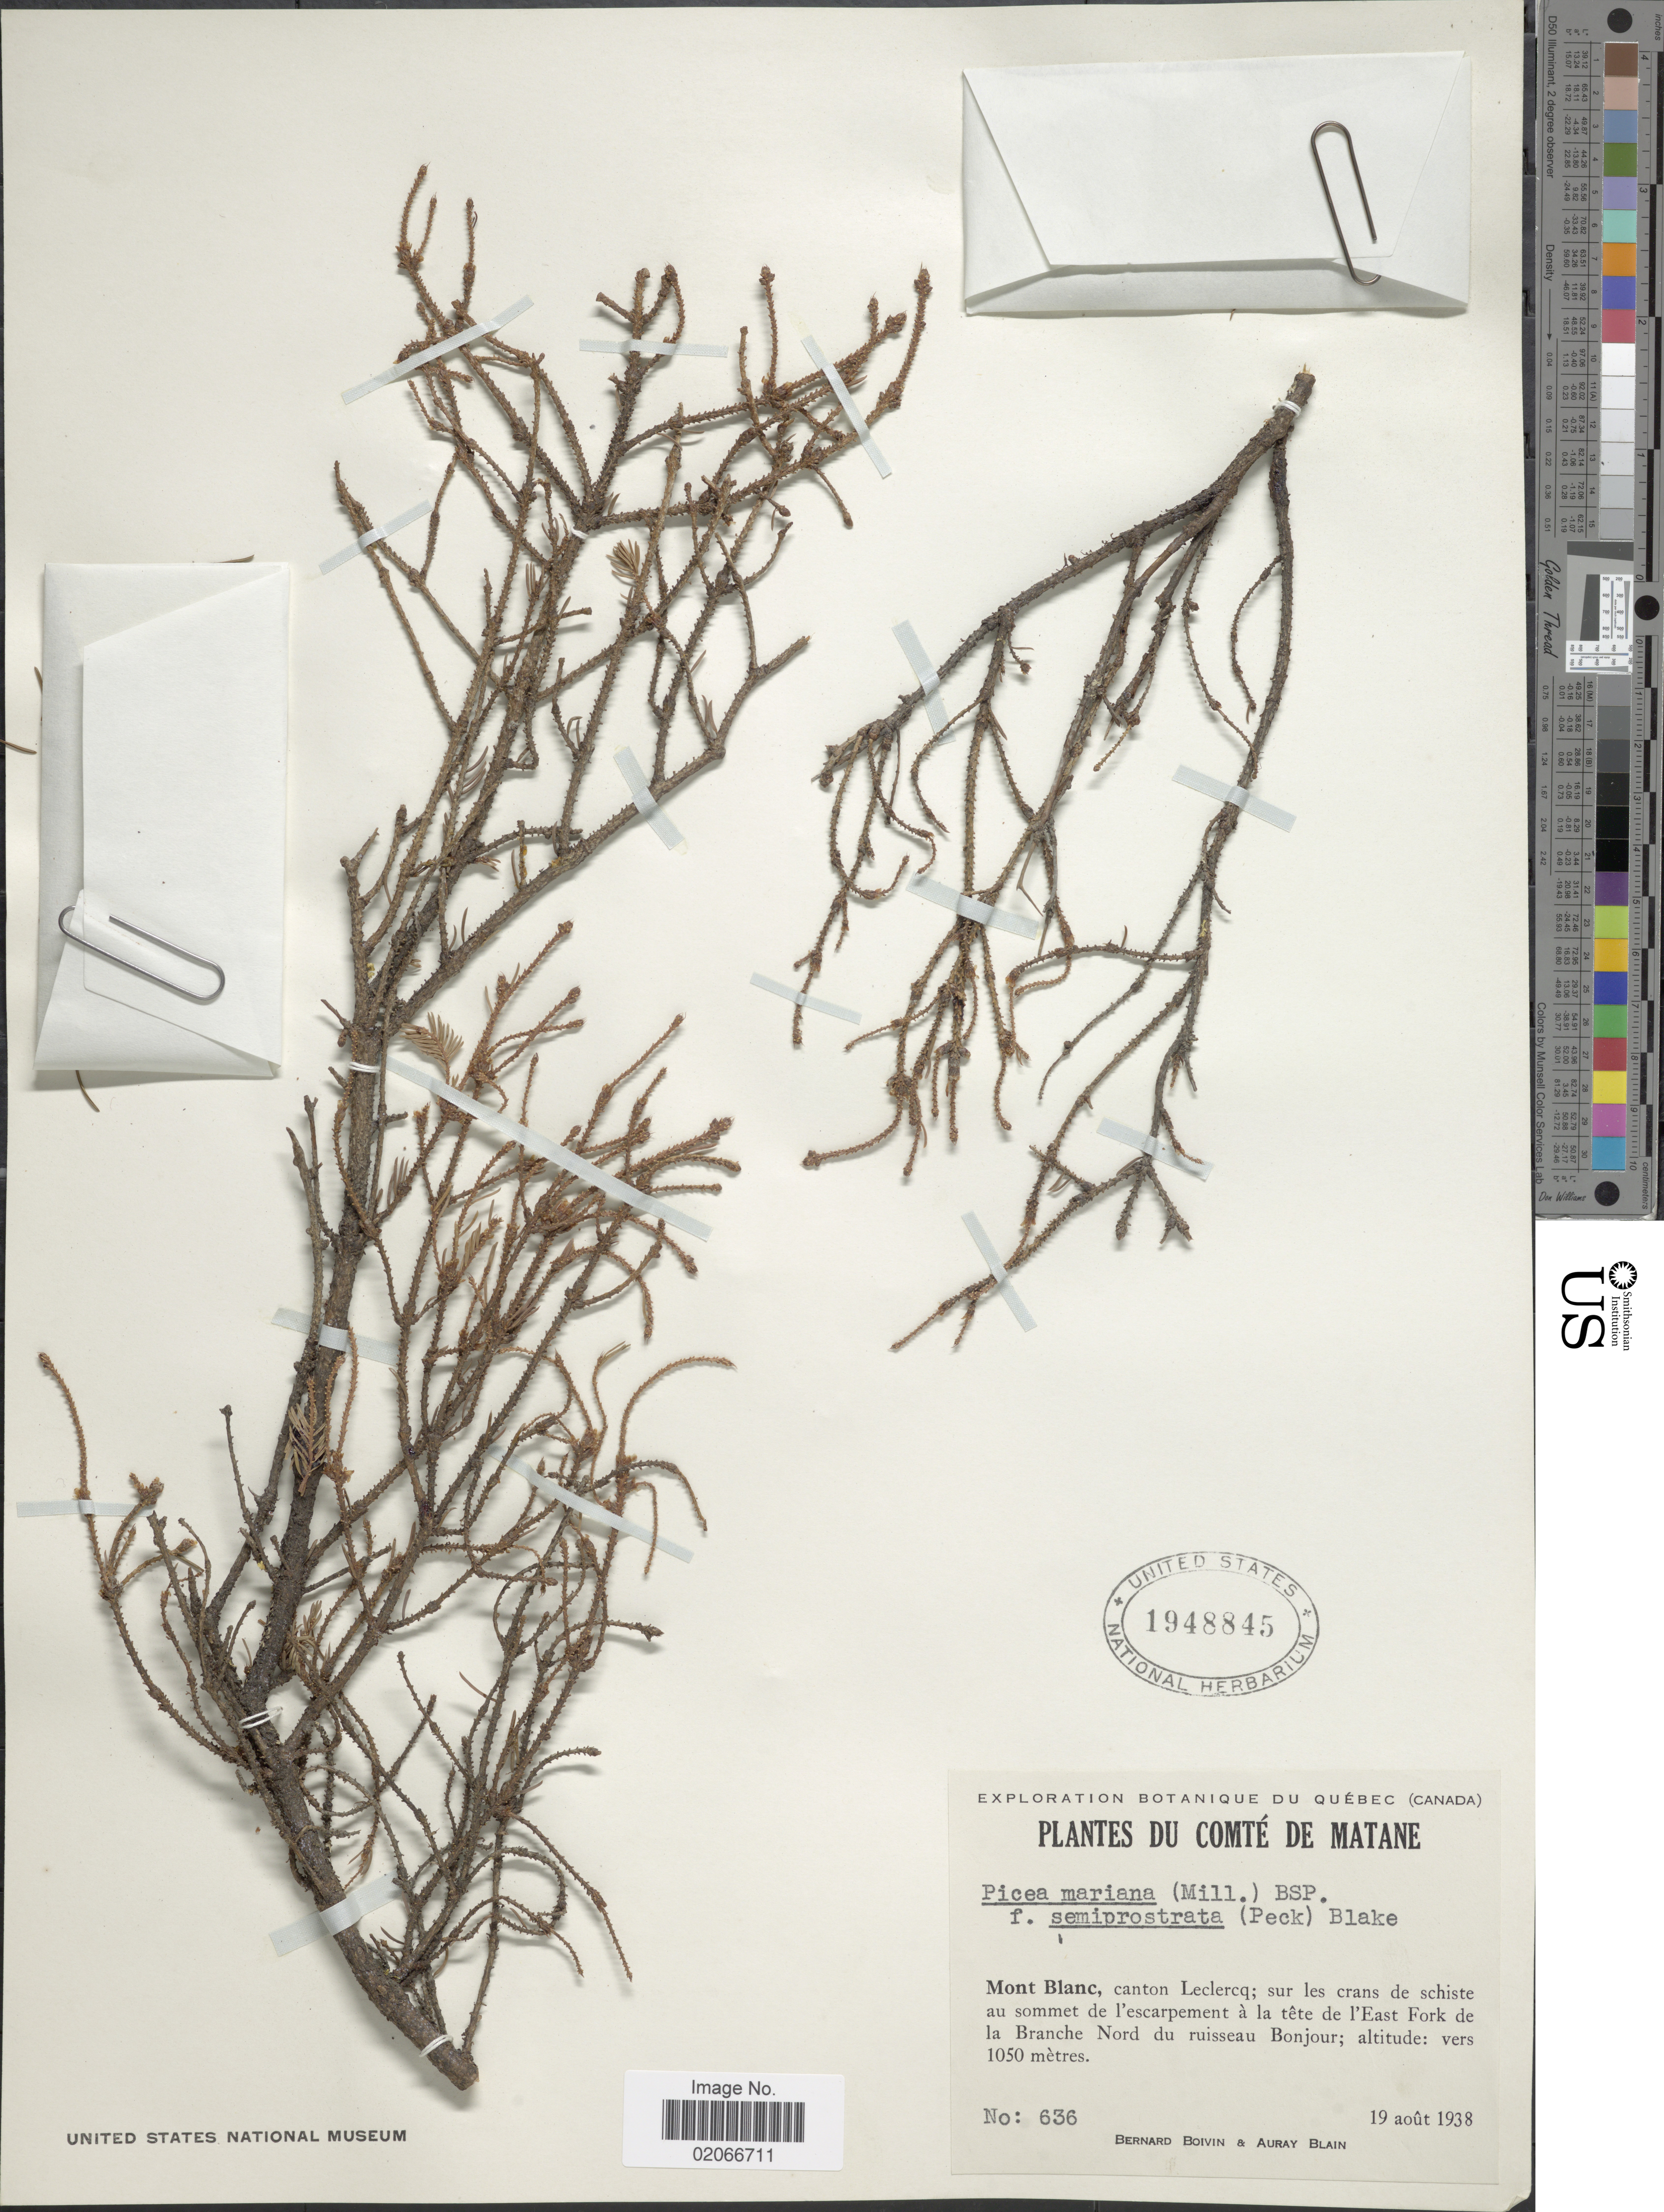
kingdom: Plantae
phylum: Tracheophyta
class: Pinopsida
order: Pinales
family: Pinaceae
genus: Picea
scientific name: Picea mariana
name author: (Mill.) Britton, Stearns & Poggenb.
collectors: J. R. B. Boivin & A. Blain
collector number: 636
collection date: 1938-08-19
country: Canada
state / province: Quebec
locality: Comte de Matane, Mont Blanc, canton Leclercq, sur les crans de schiste au sommet de l'escarpement a la tete de l'East Fork de la Branche Nord du ruisseau Bonjour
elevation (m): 1050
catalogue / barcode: US 1948845